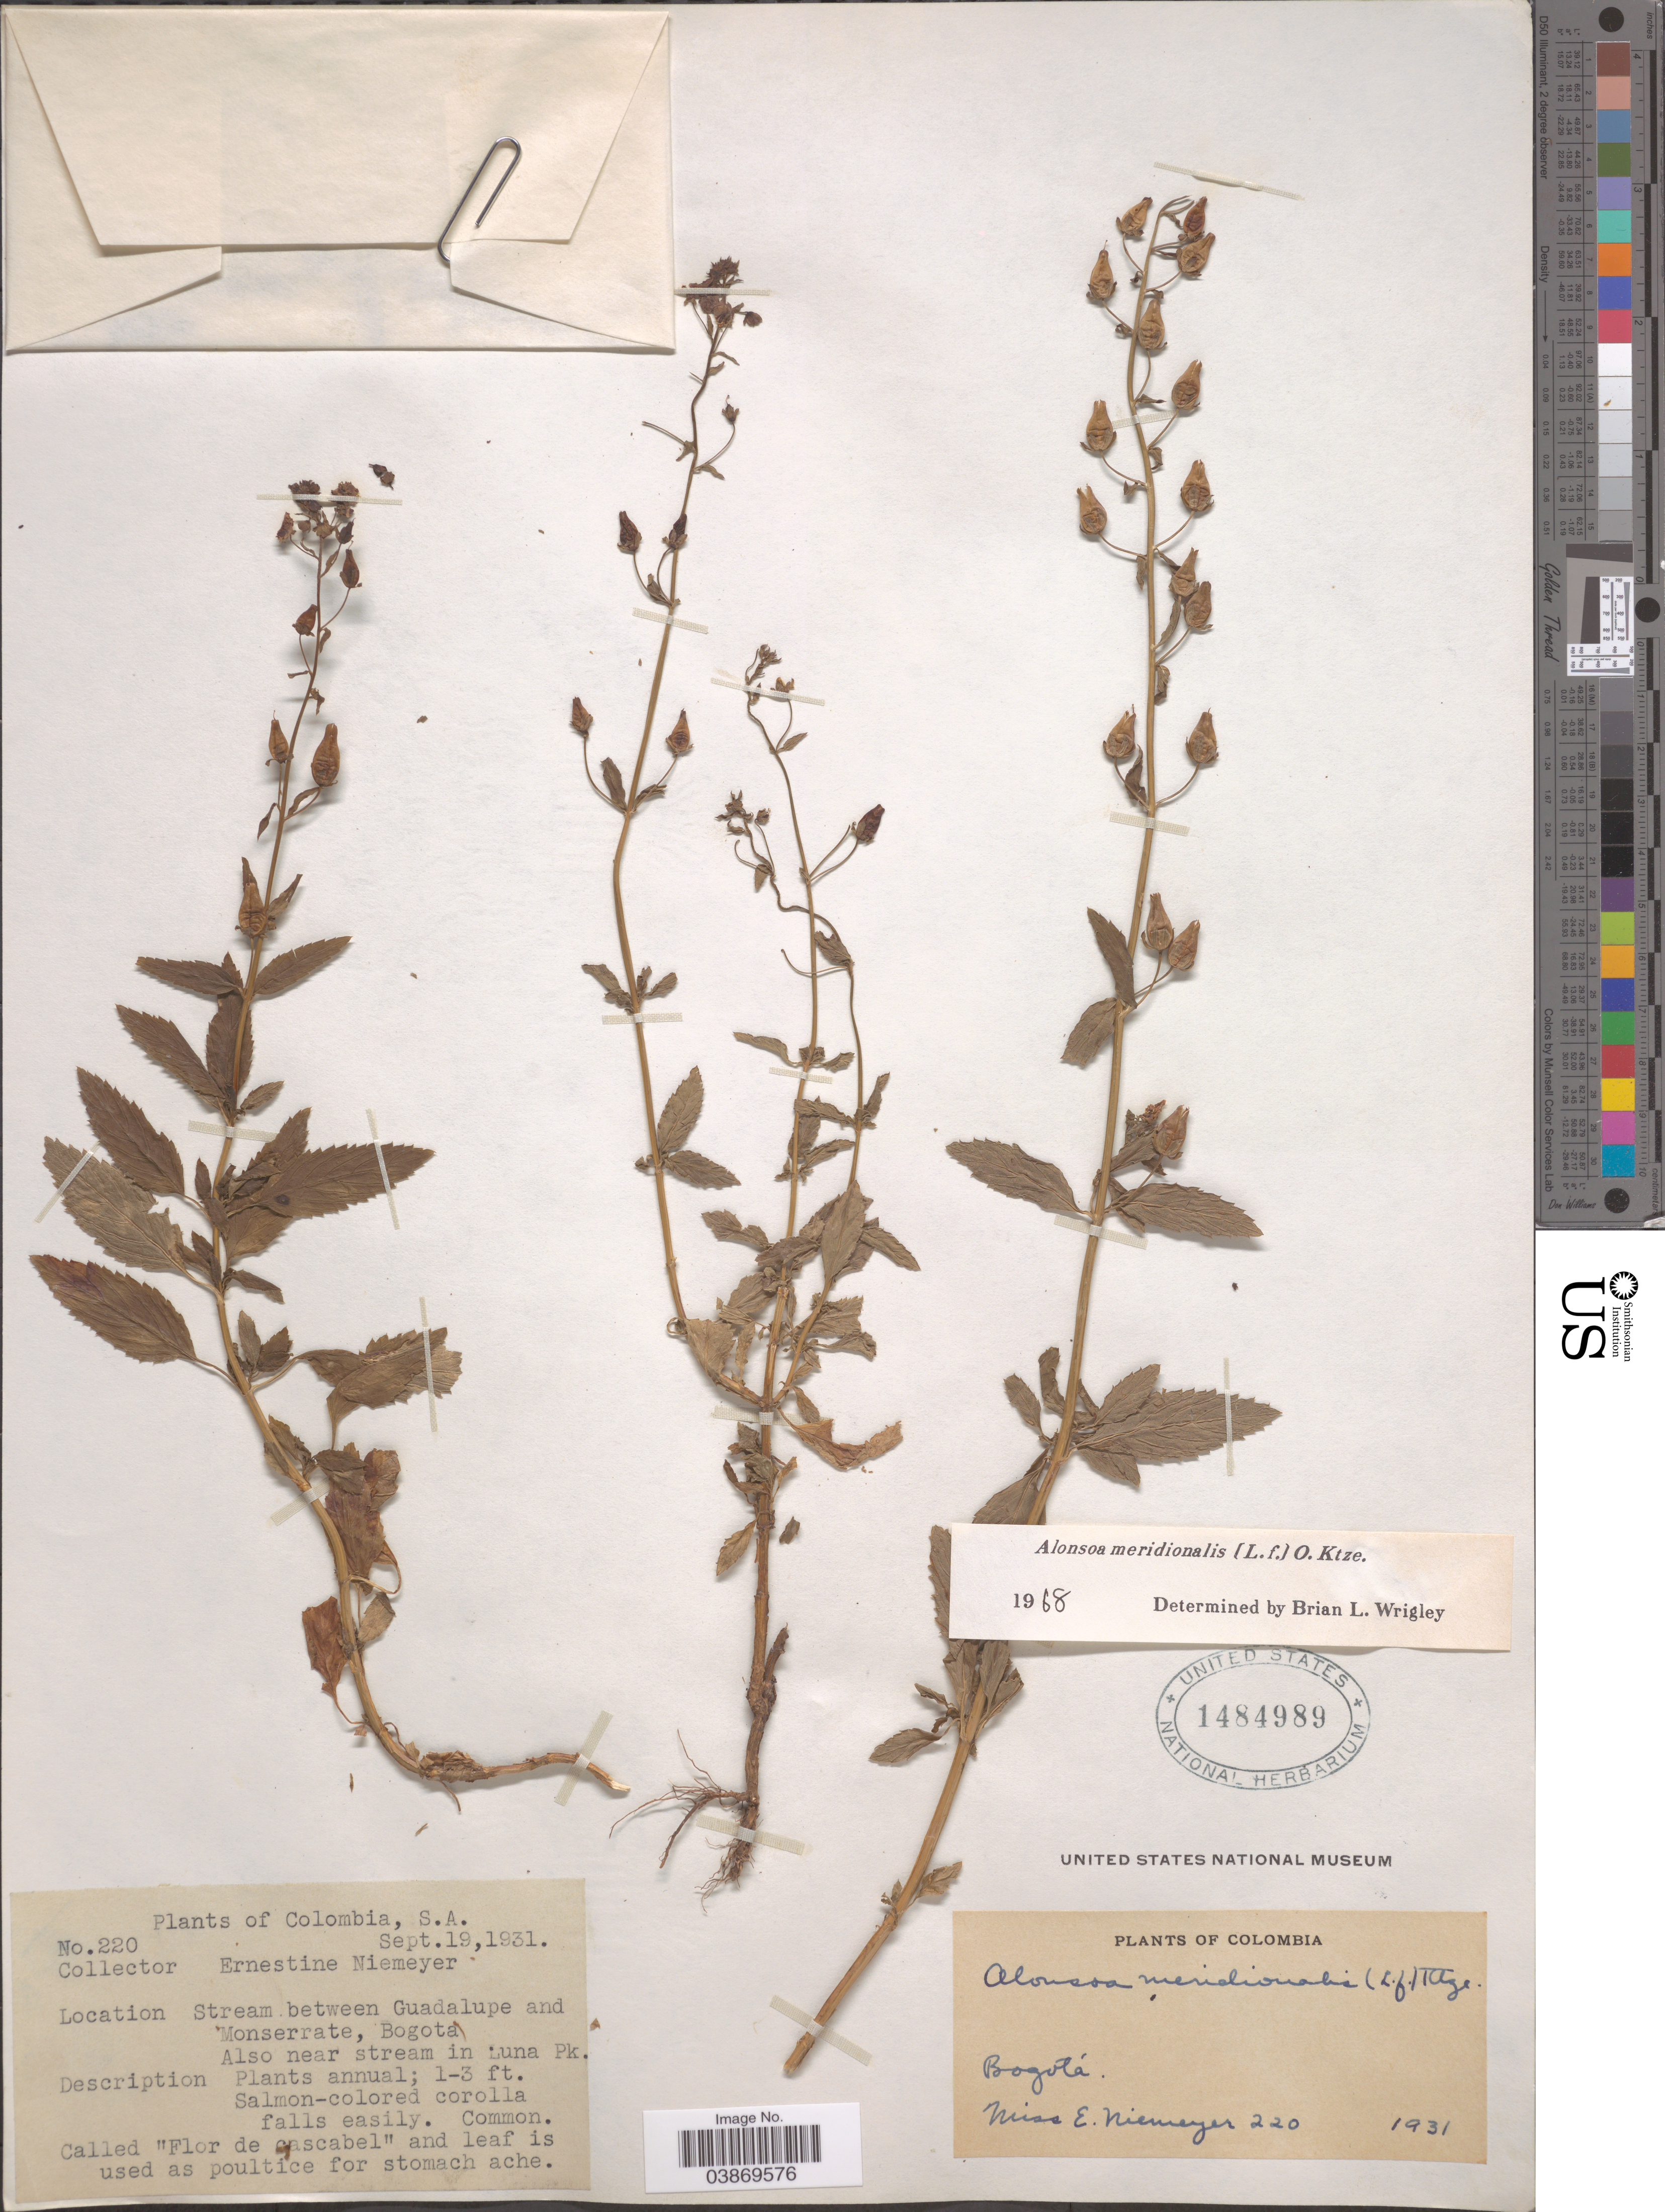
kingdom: Plantae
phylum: Tracheophyta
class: Magnoliopsida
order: Lamiales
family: Scrophulariaceae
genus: Alonsoa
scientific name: Alonsoa meridionalis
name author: (L. f.) Kuntze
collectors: E. H. Niemeyer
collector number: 220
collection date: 1931-09-19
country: Colombia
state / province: Bogota D.C.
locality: Stream between Guadalupe and Monserrate. Also near stream in Luna Pk.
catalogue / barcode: US 1484989